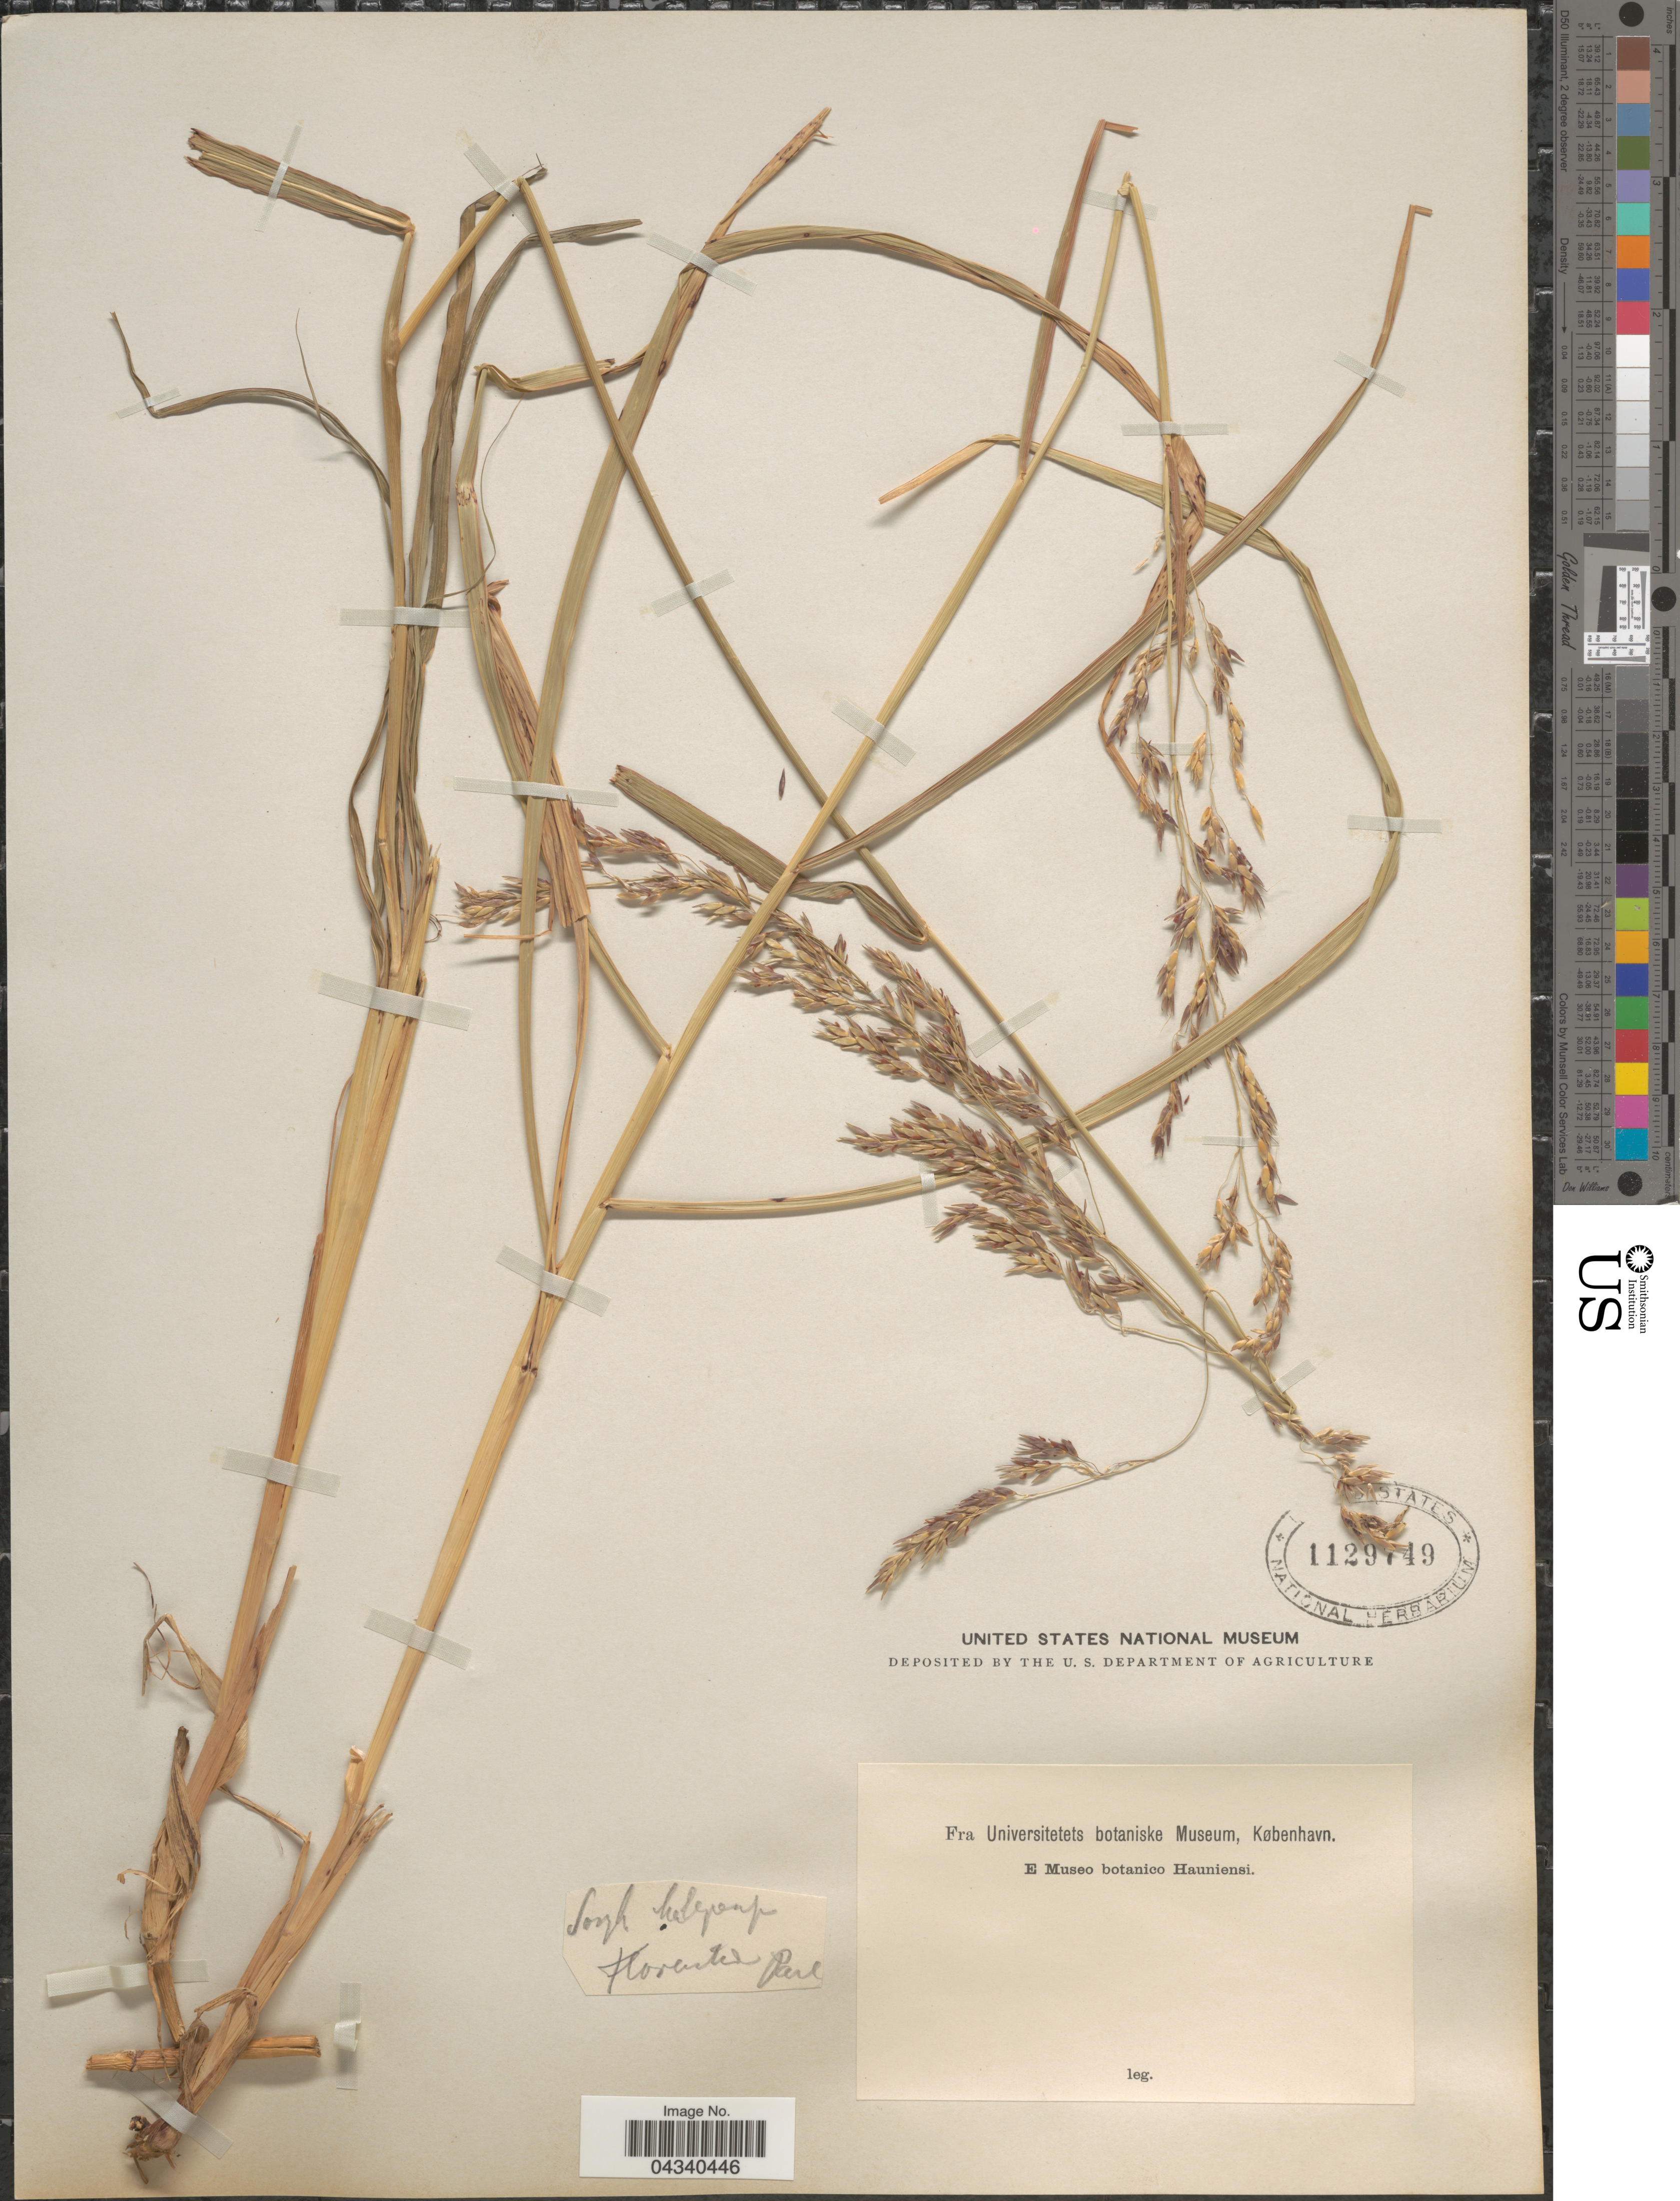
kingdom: Plantae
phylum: Tracheophyta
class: Liliopsida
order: Poales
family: Poaceae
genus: Sorghum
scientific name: Sorghum halepense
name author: (L.) Pers.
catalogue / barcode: US 1129749